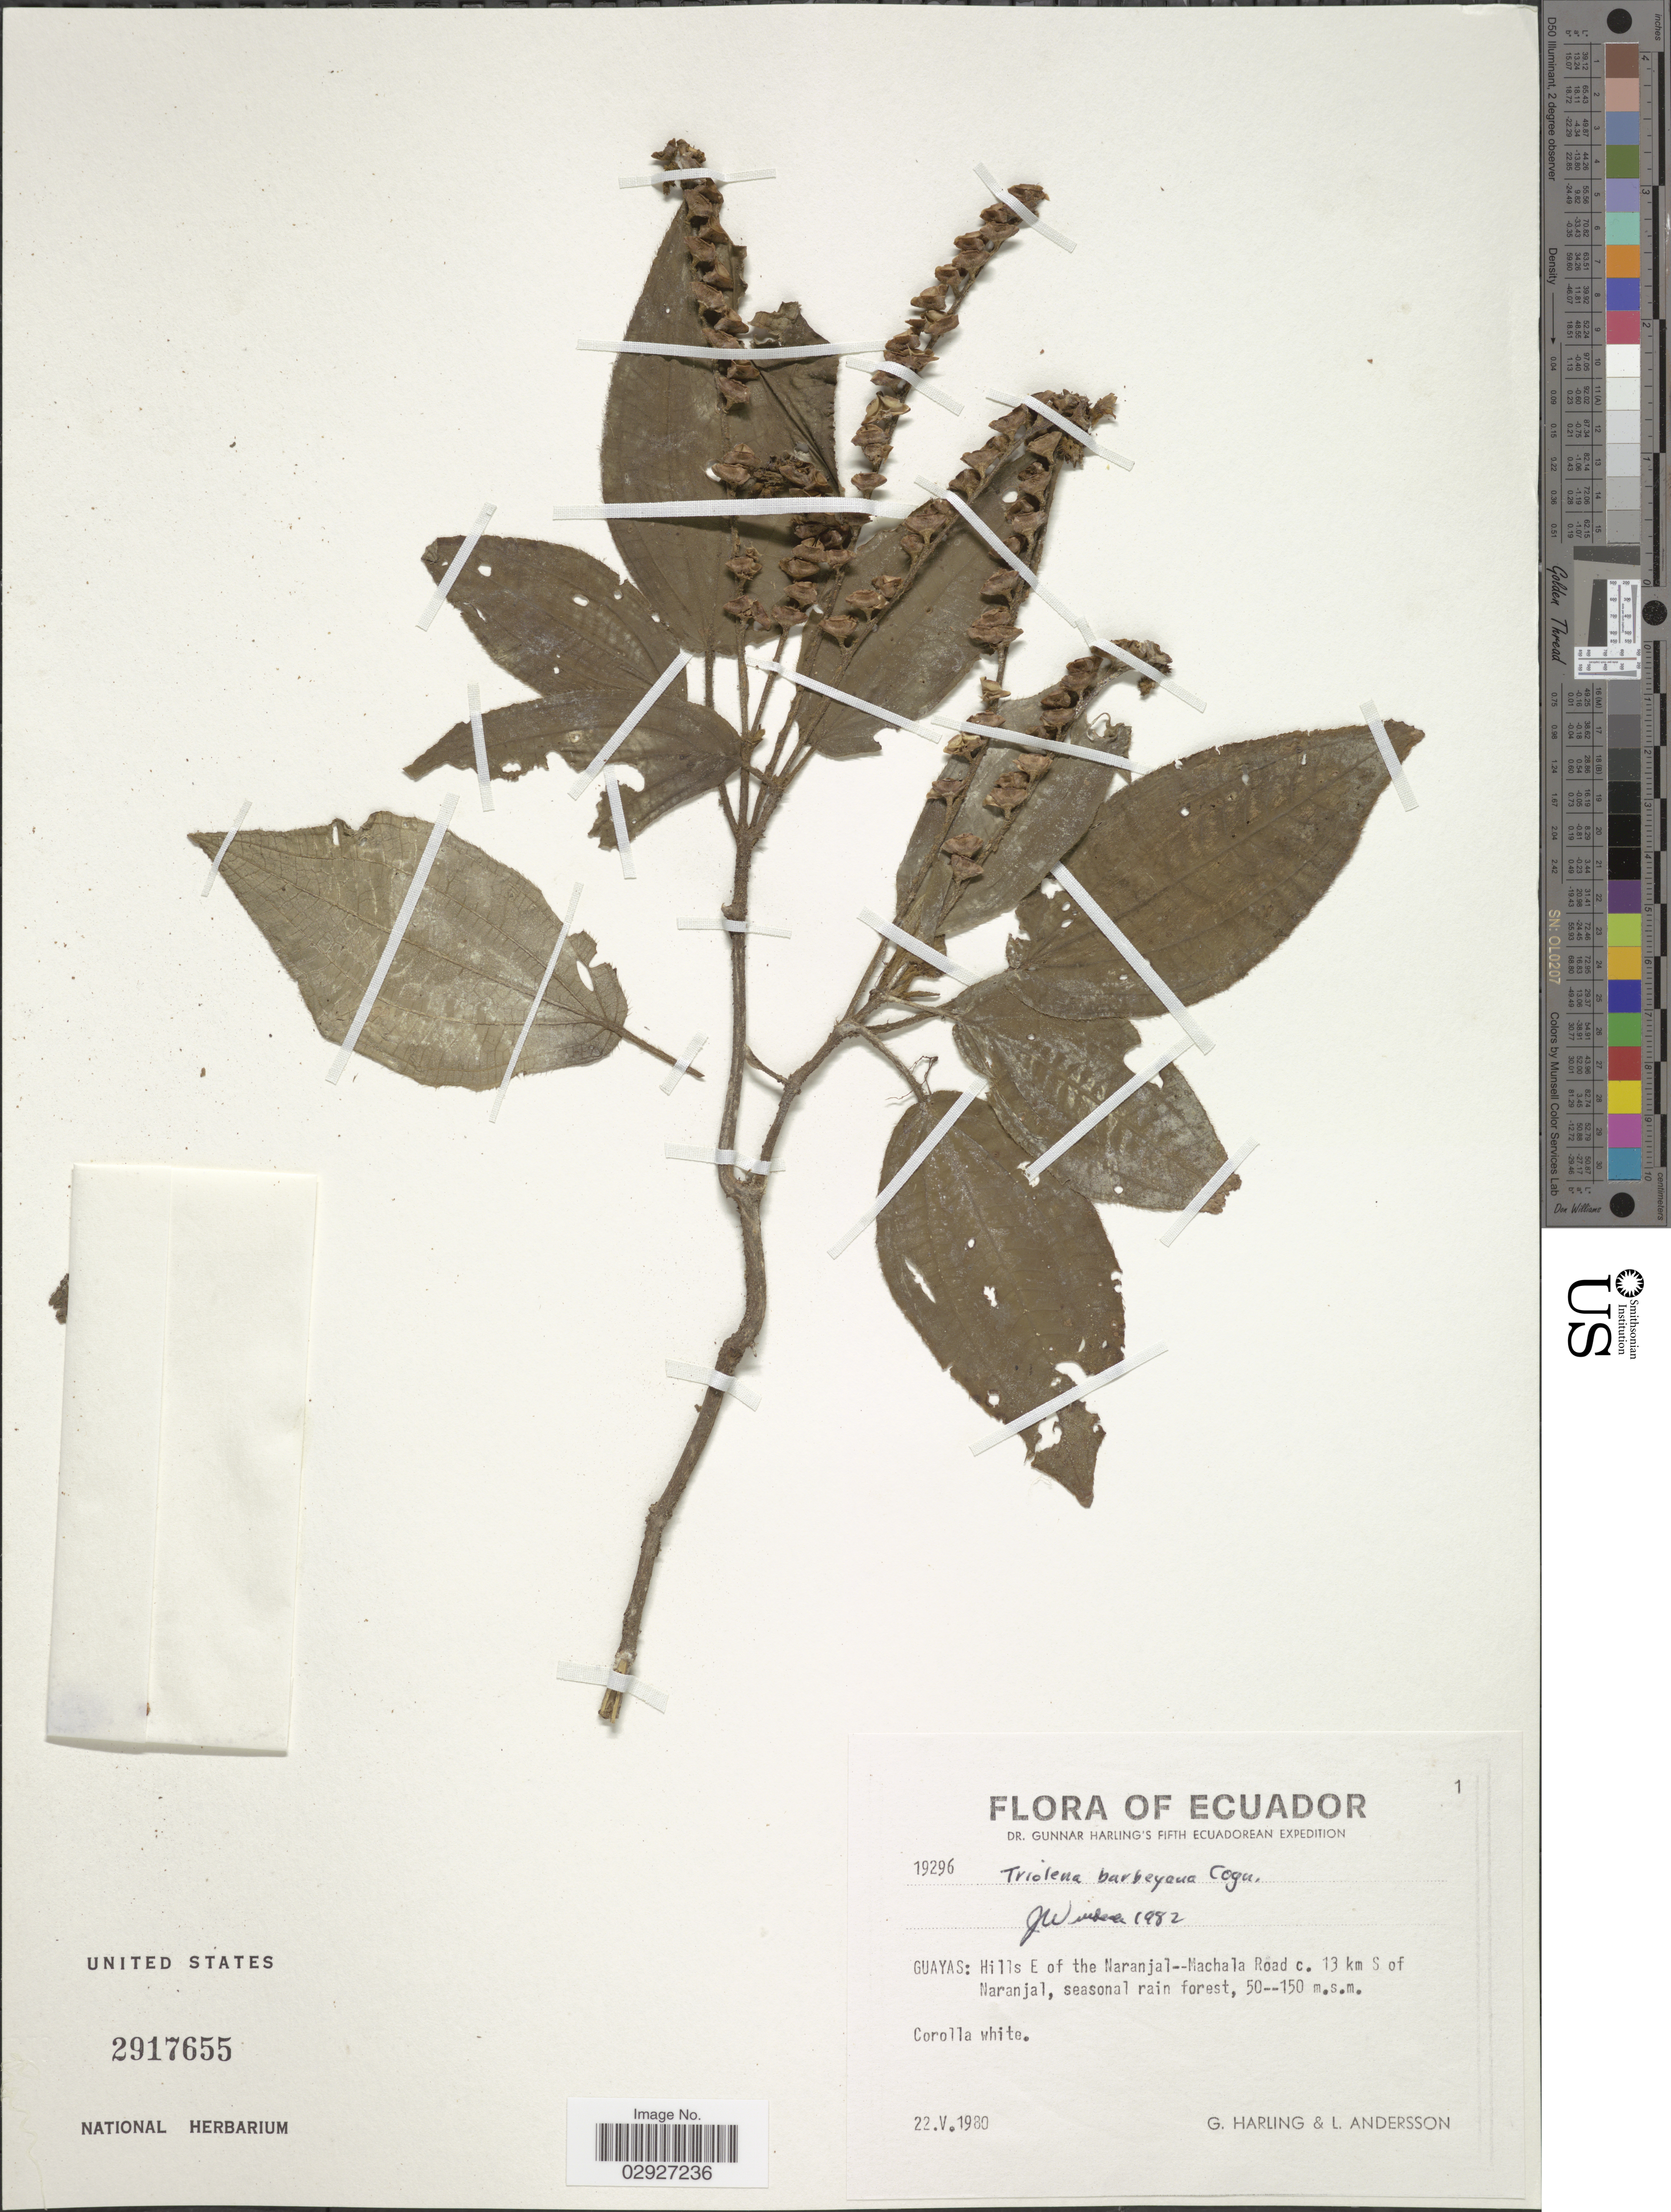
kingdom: Plantae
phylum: Tracheophyta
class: Magnoliopsida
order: Myrtales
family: Melastomataceae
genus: Triolena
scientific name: Triolena barbeyana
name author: Cogn.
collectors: G. Harling & L. Andersson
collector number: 19296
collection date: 1980-05-22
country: Ecuador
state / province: Guayas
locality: Hills E of the Naranjal-Machala Road c. 13 km S of Naranjal.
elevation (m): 50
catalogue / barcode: US 2917655